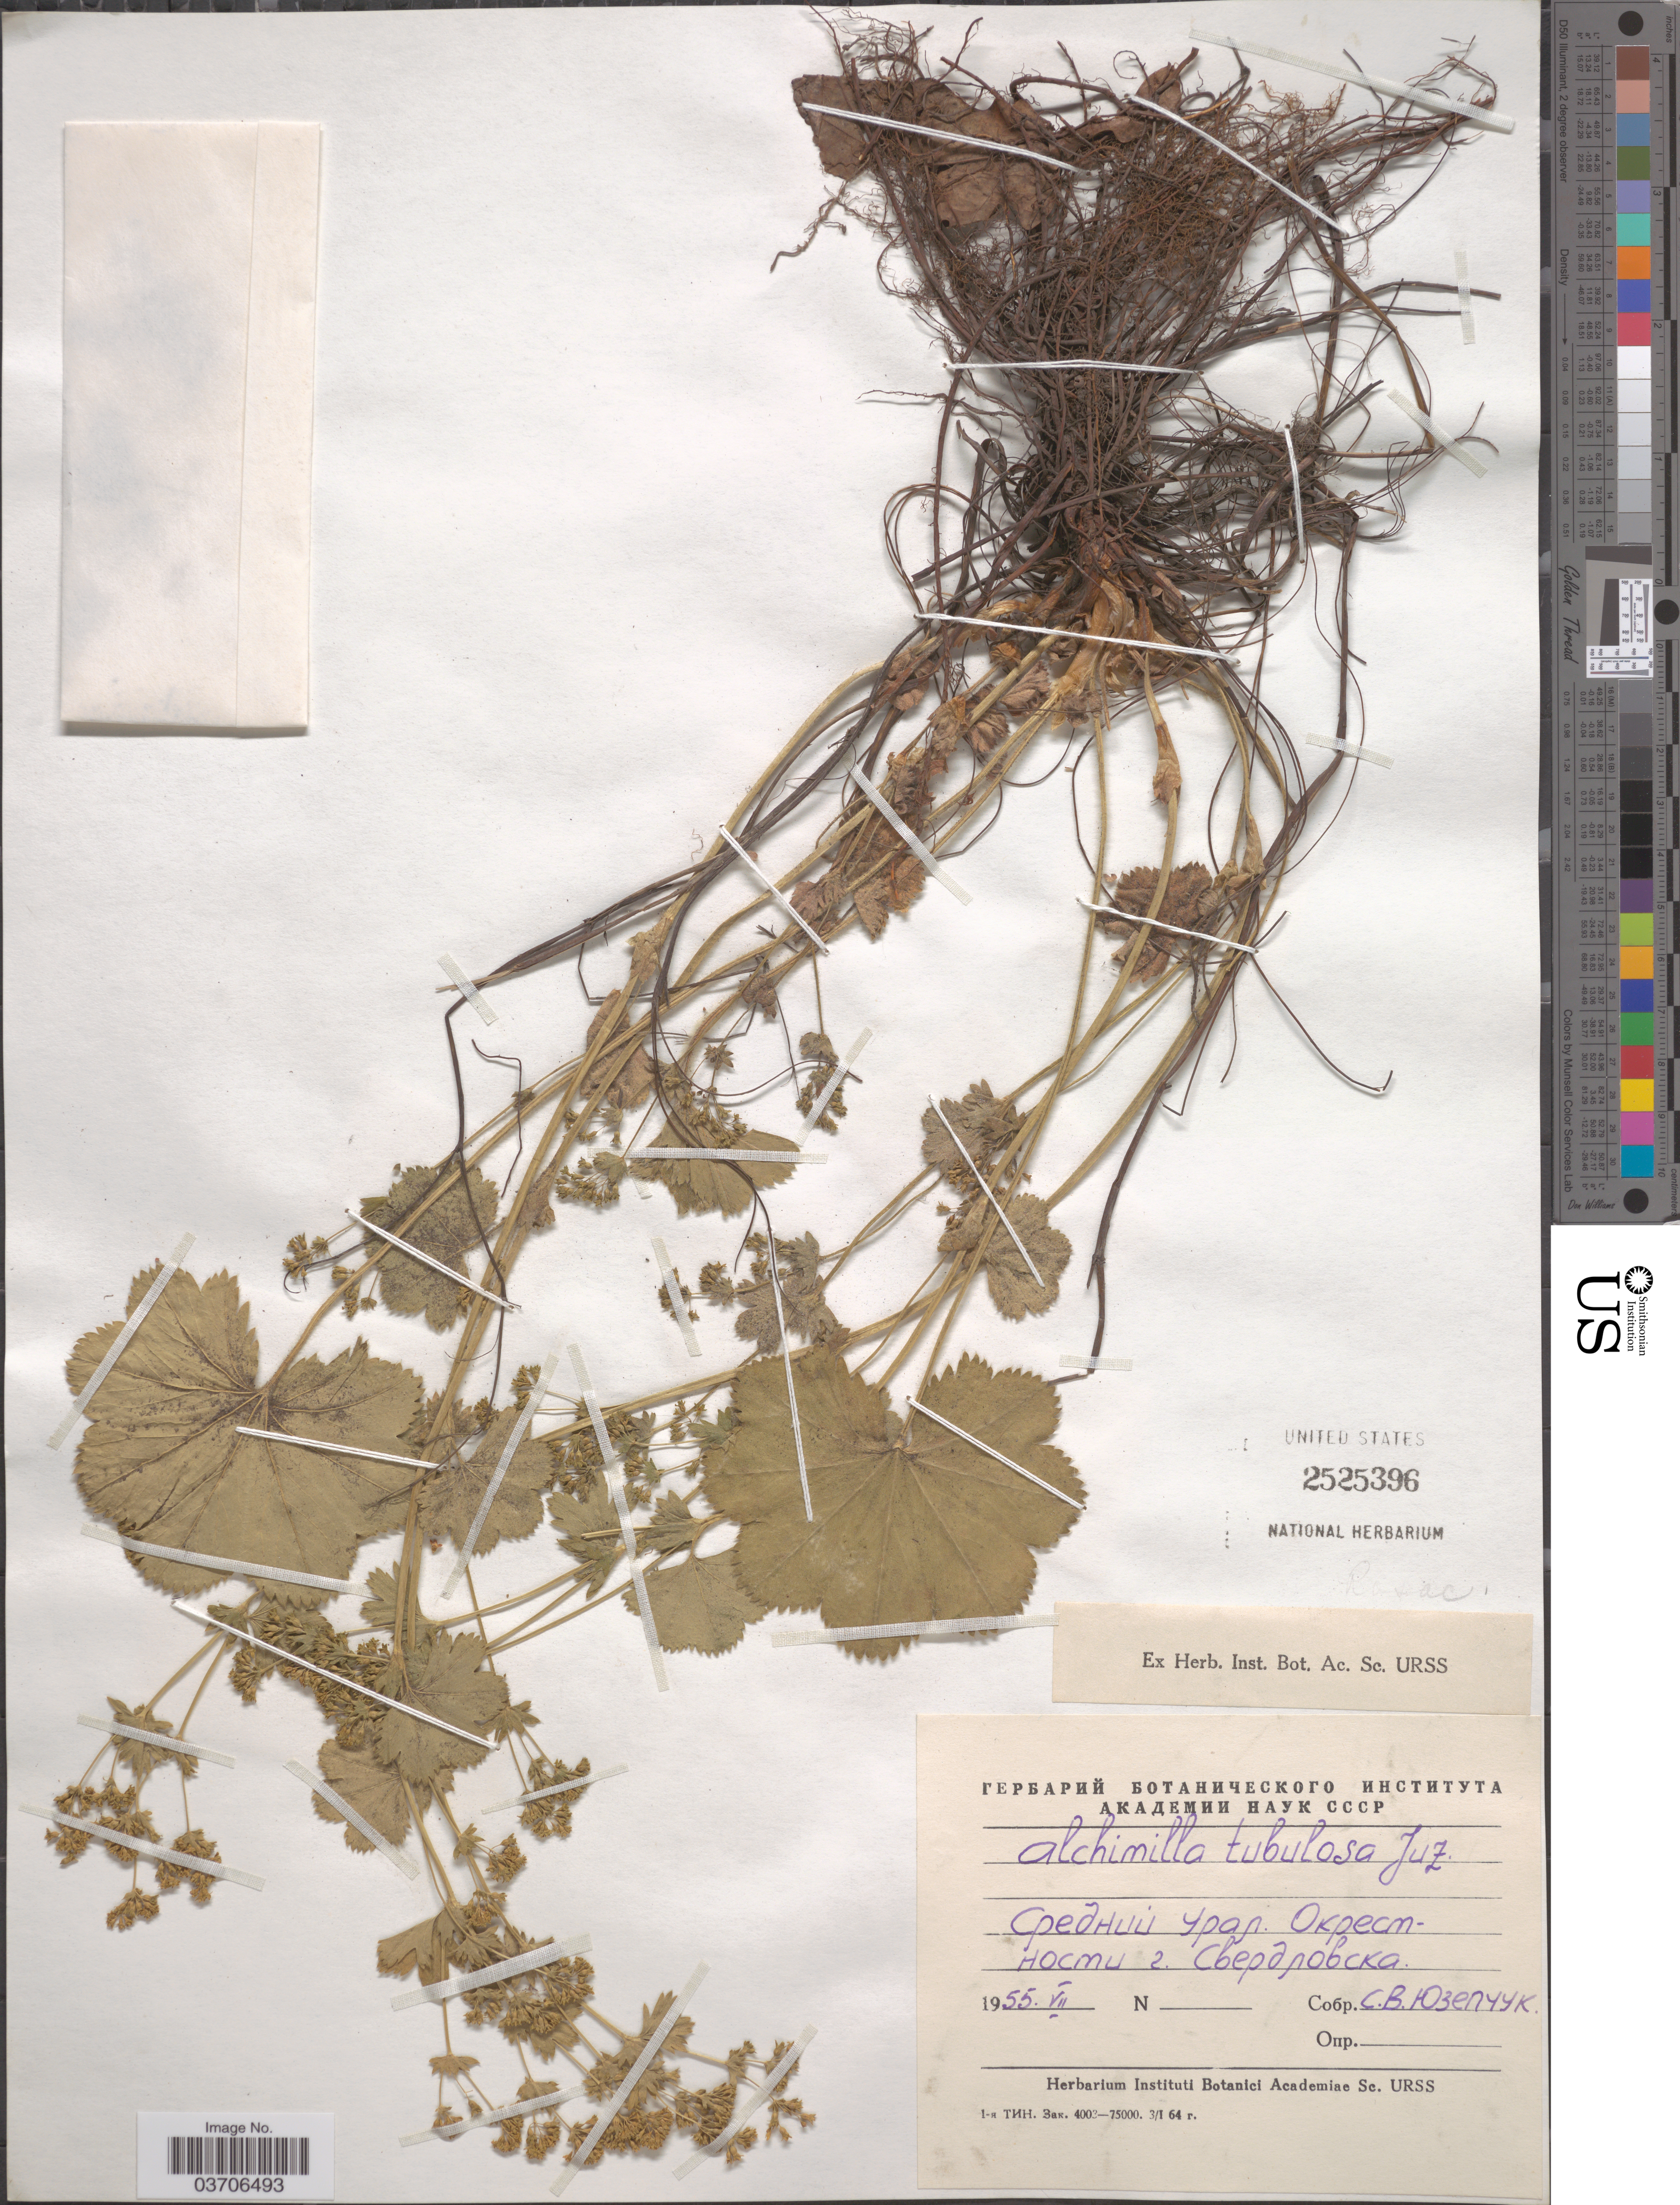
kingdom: Plantae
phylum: Tracheophyta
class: Magnoliopsida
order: Rosales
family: Rosaceae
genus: Alchemilla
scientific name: Alchemilla tubulosa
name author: Juz.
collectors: X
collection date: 1955-07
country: Russian Federation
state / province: Sverdlovsk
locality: Vicinity of Yekaterinburg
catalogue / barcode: US 2525396